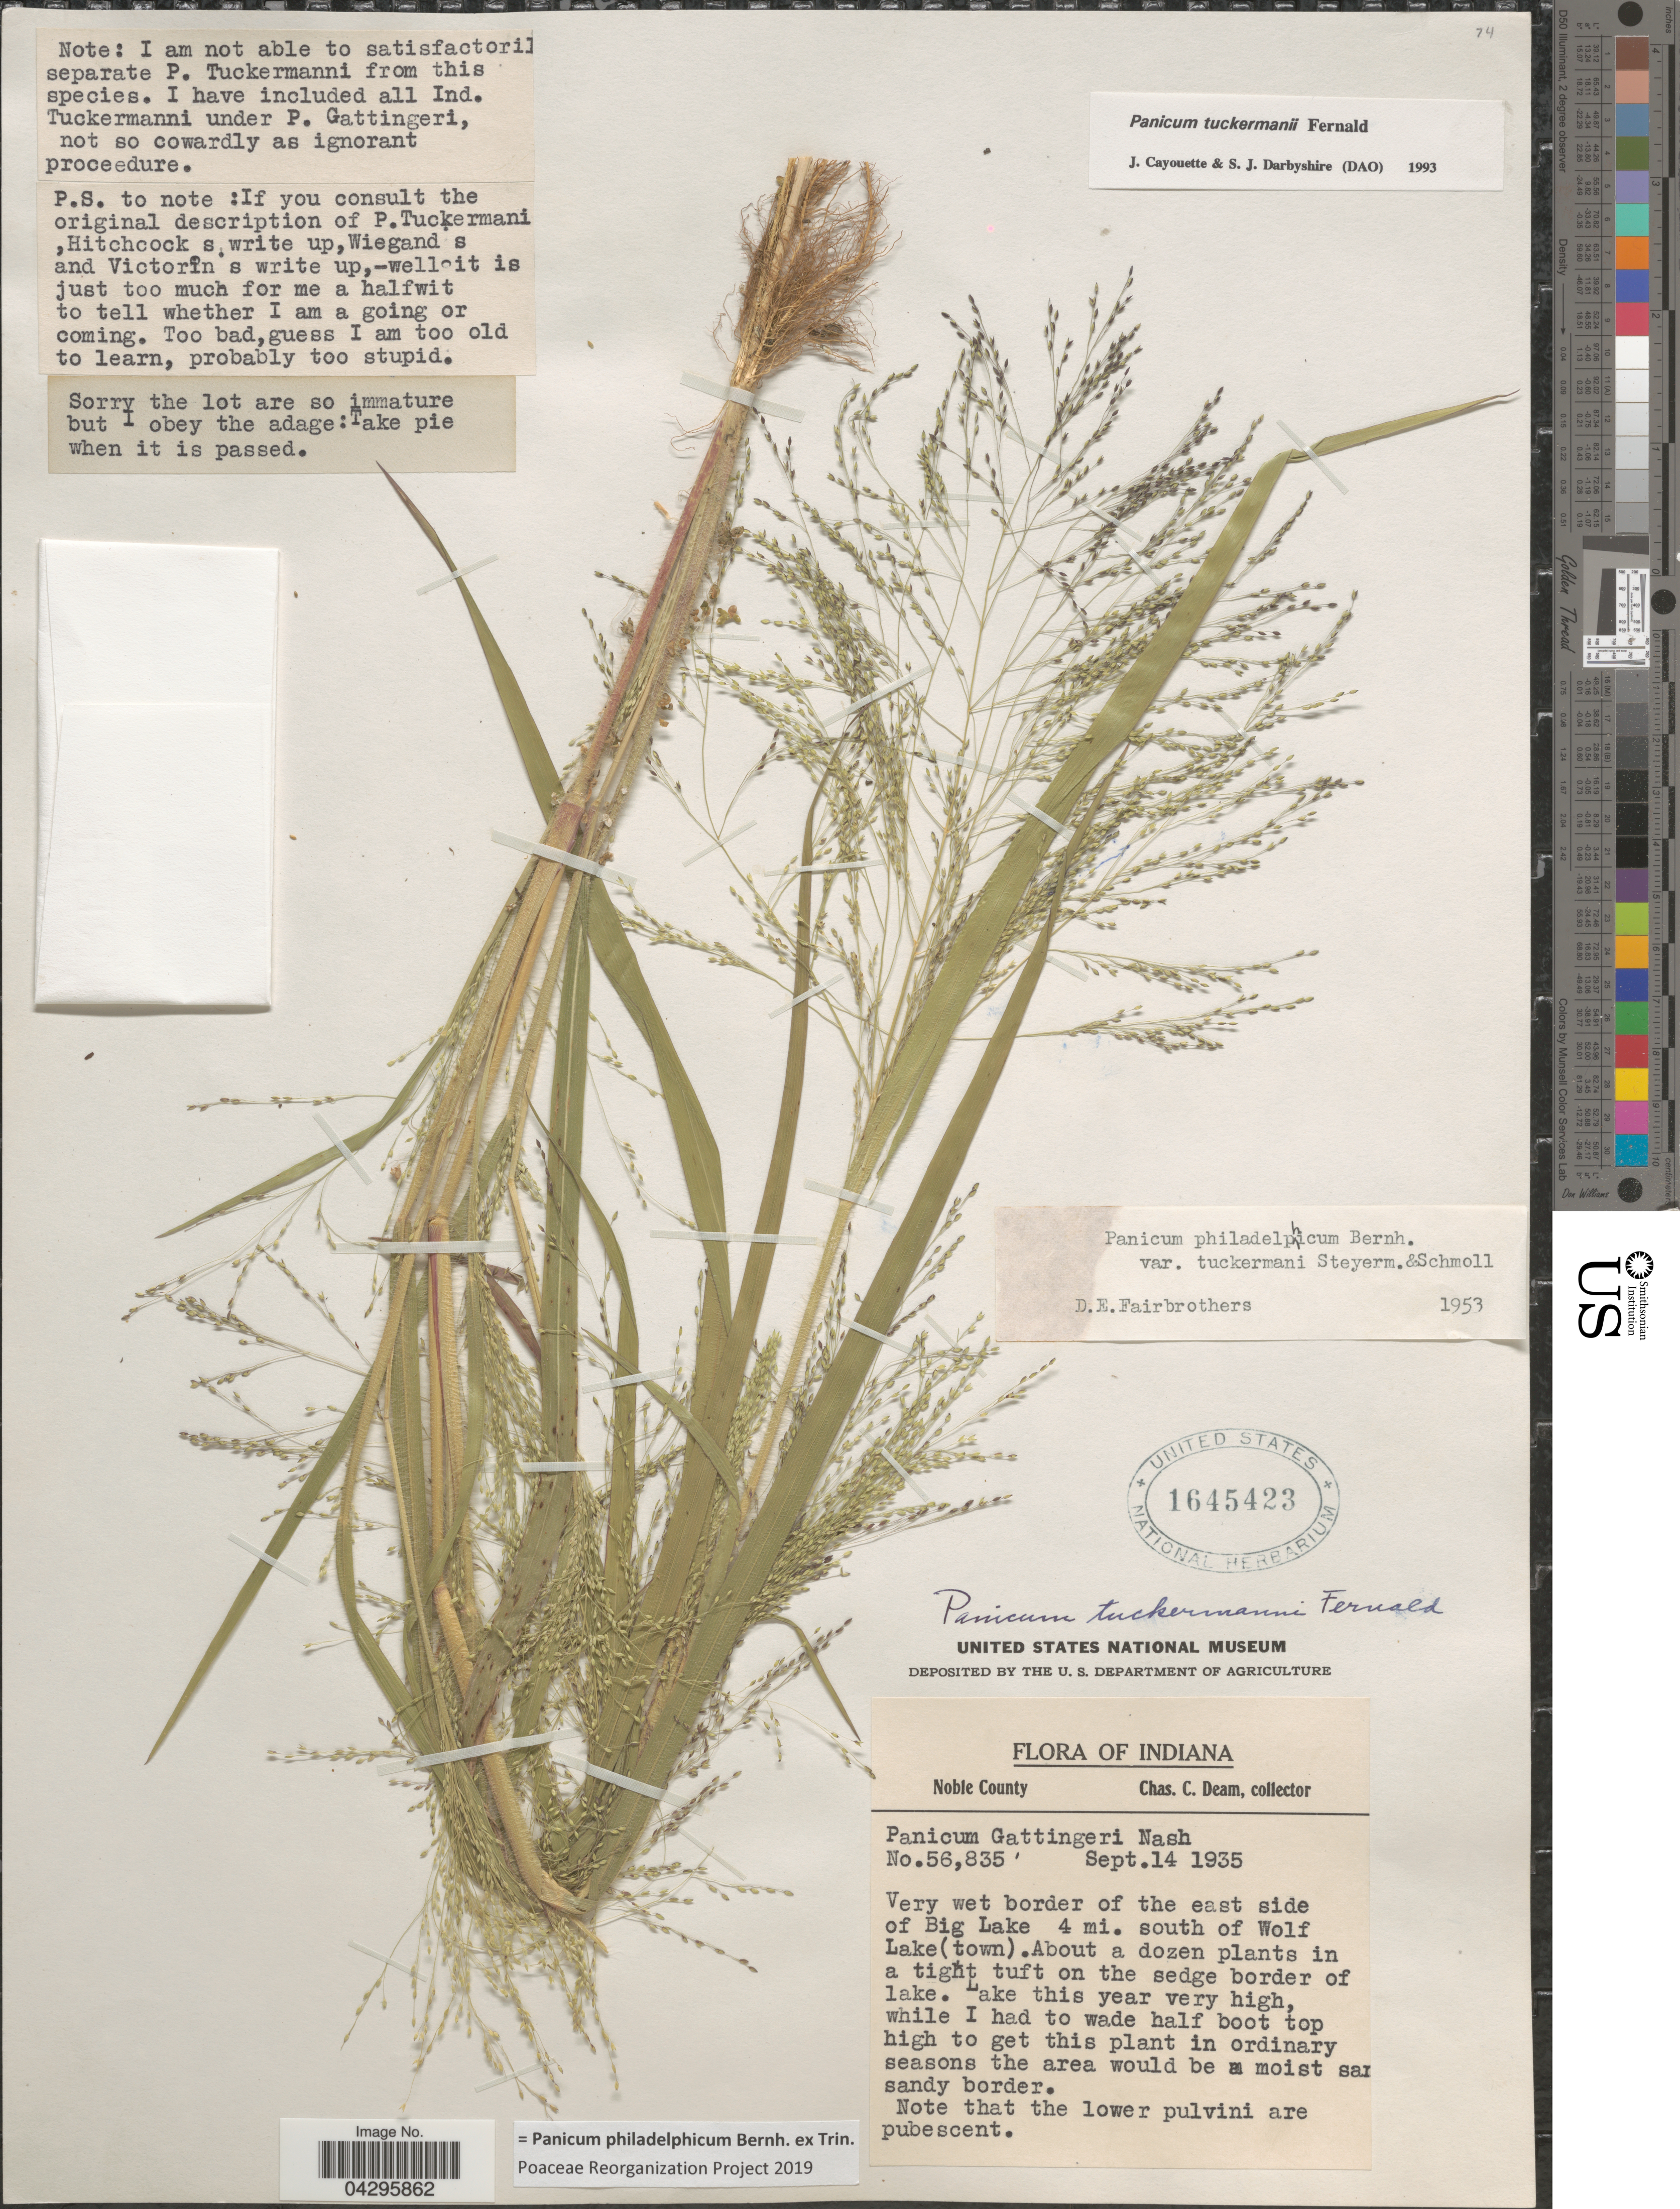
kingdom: Plantae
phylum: Tracheophyta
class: Liliopsida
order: Poales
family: Poaceae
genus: Panicum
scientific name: Panicum philadelphicum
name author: Bernh. ex Trin.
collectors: C. C. Deam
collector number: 56835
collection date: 1935-09-14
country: United States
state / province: Indiana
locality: Noble County. Very wet border of the east side of Big Lake 4 mi. south of Wolf Lake (town). On the sedge border of lake.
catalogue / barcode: US 1645423